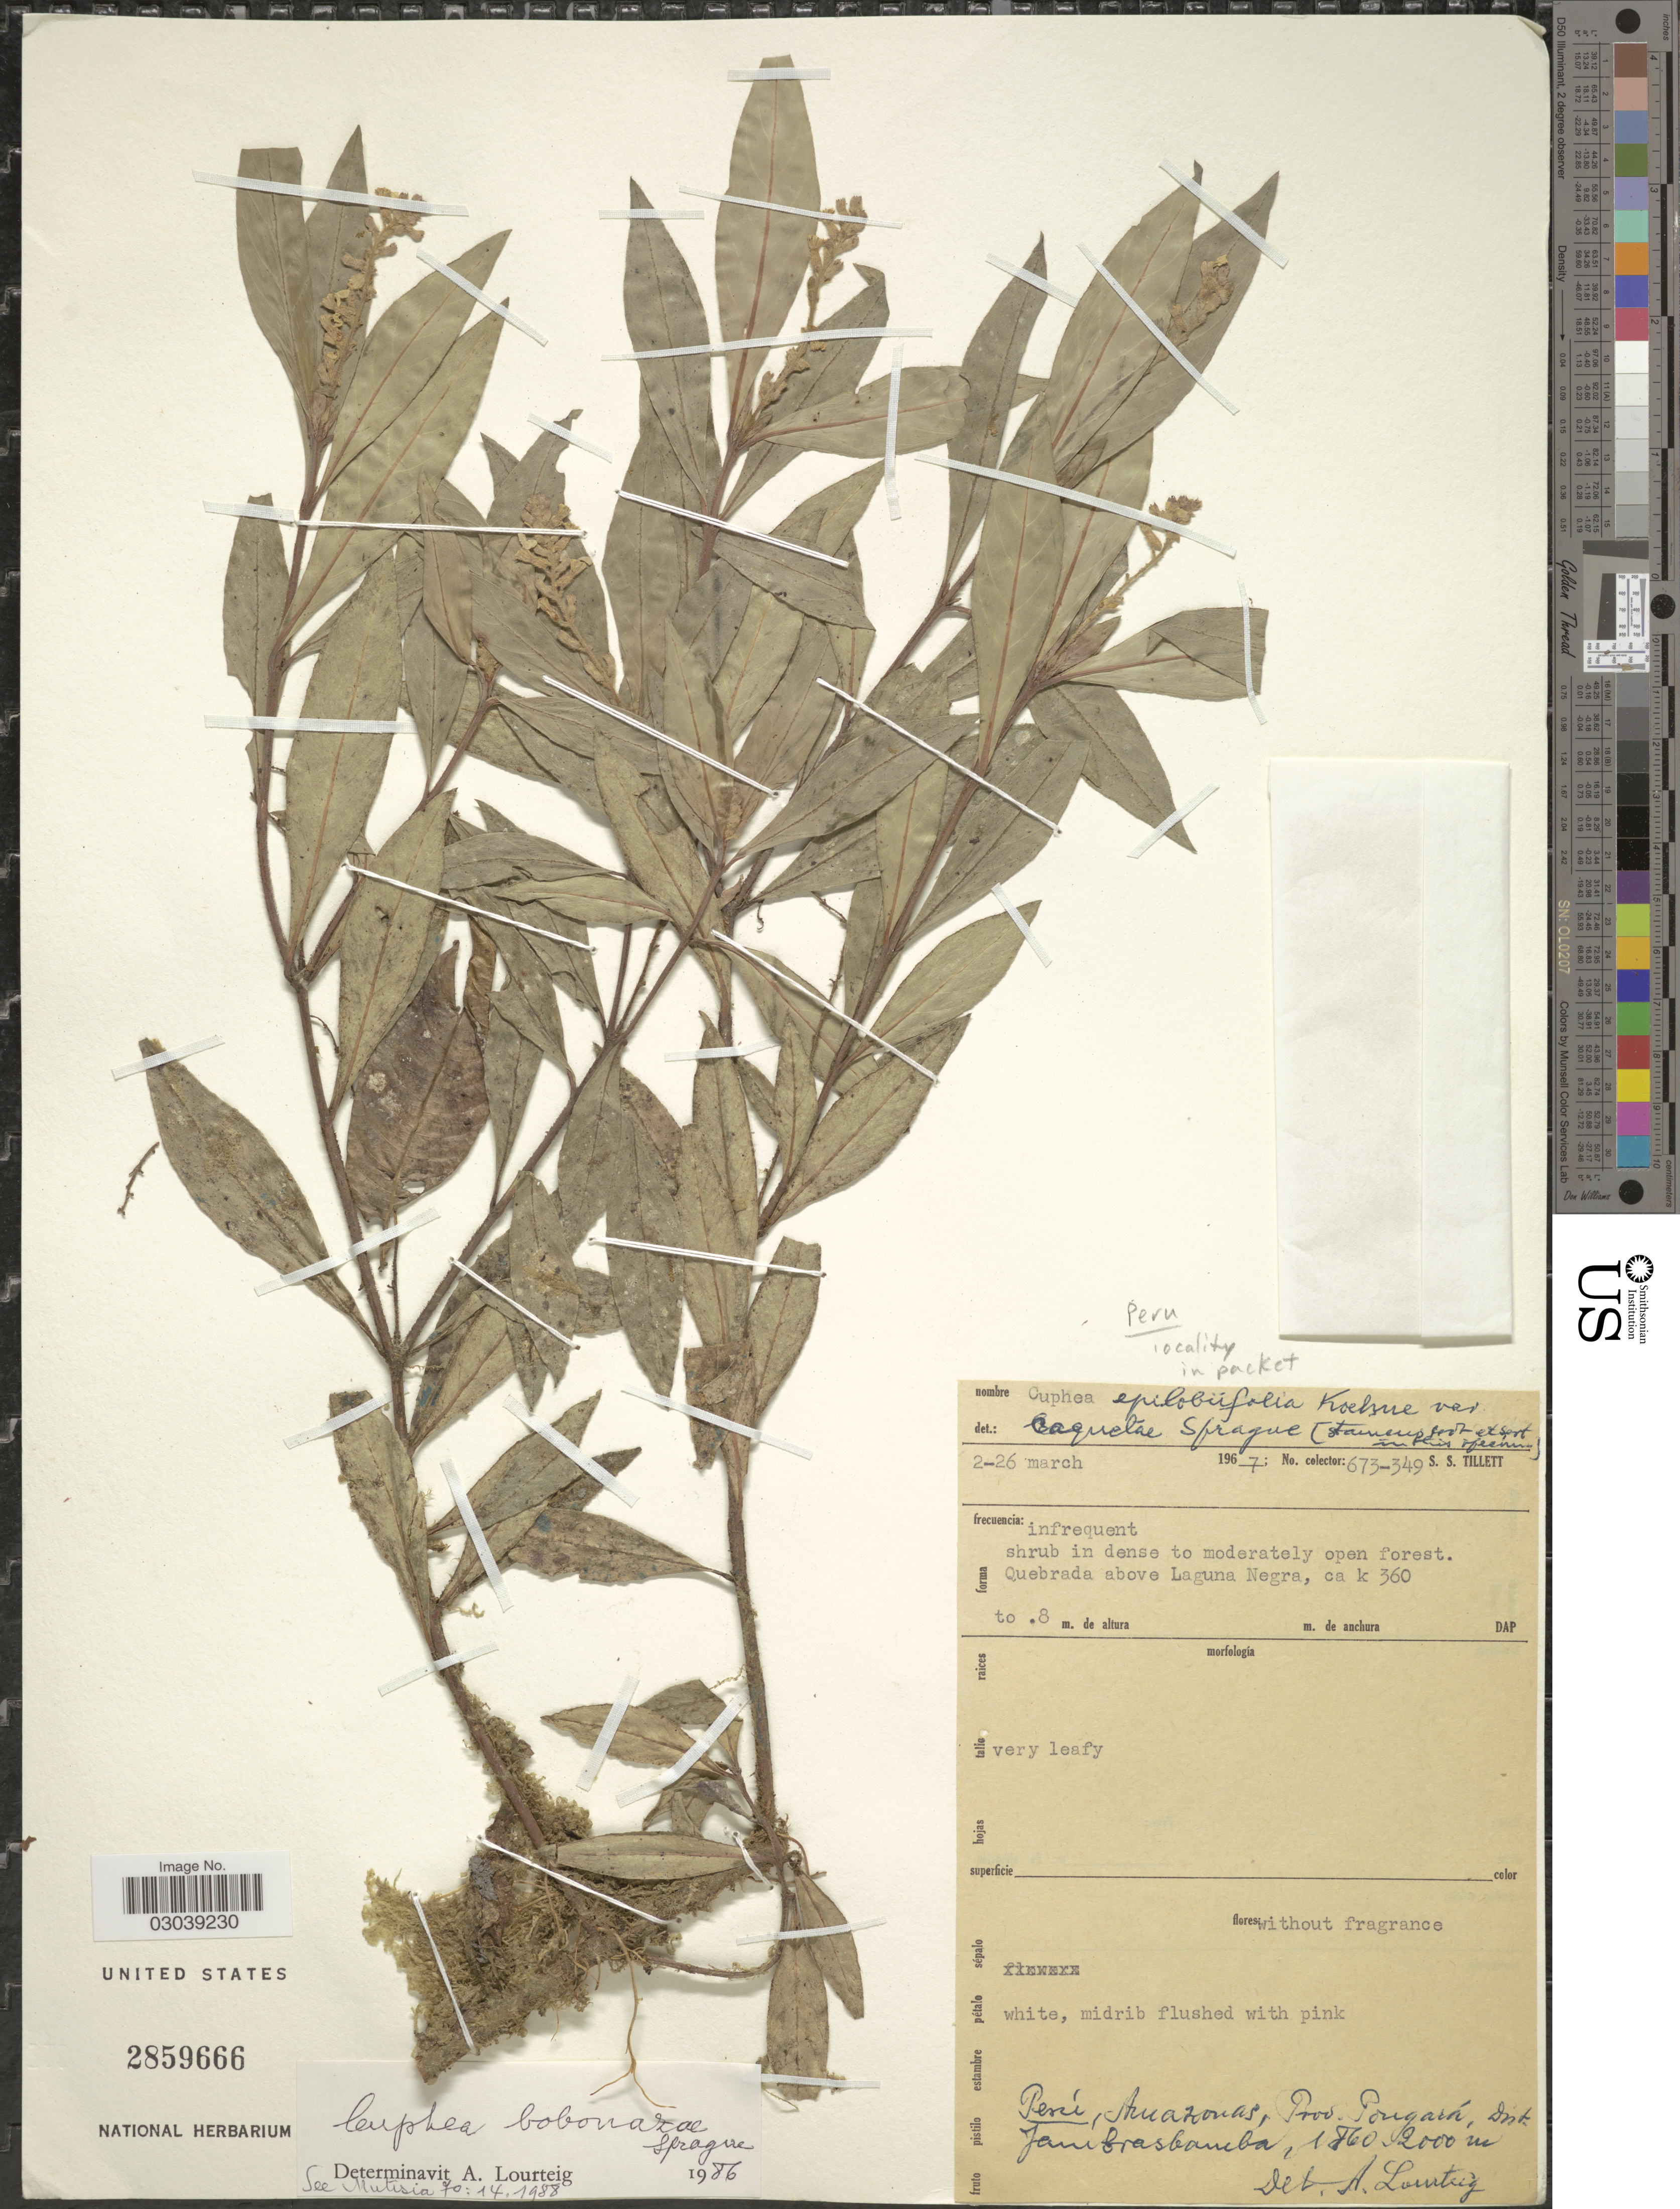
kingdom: Plantae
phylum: Tracheophyta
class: Magnoliopsida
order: Myrtales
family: Lythraceae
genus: Cuphea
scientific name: Cuphea bobonazae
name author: Sprague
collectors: S. S. Tillett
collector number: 673-349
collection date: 1967-03-02/1967-03-26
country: Peru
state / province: Amazonas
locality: Prov. Pongará, Dist. Jambrasbamba.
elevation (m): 1860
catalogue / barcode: US 2859666